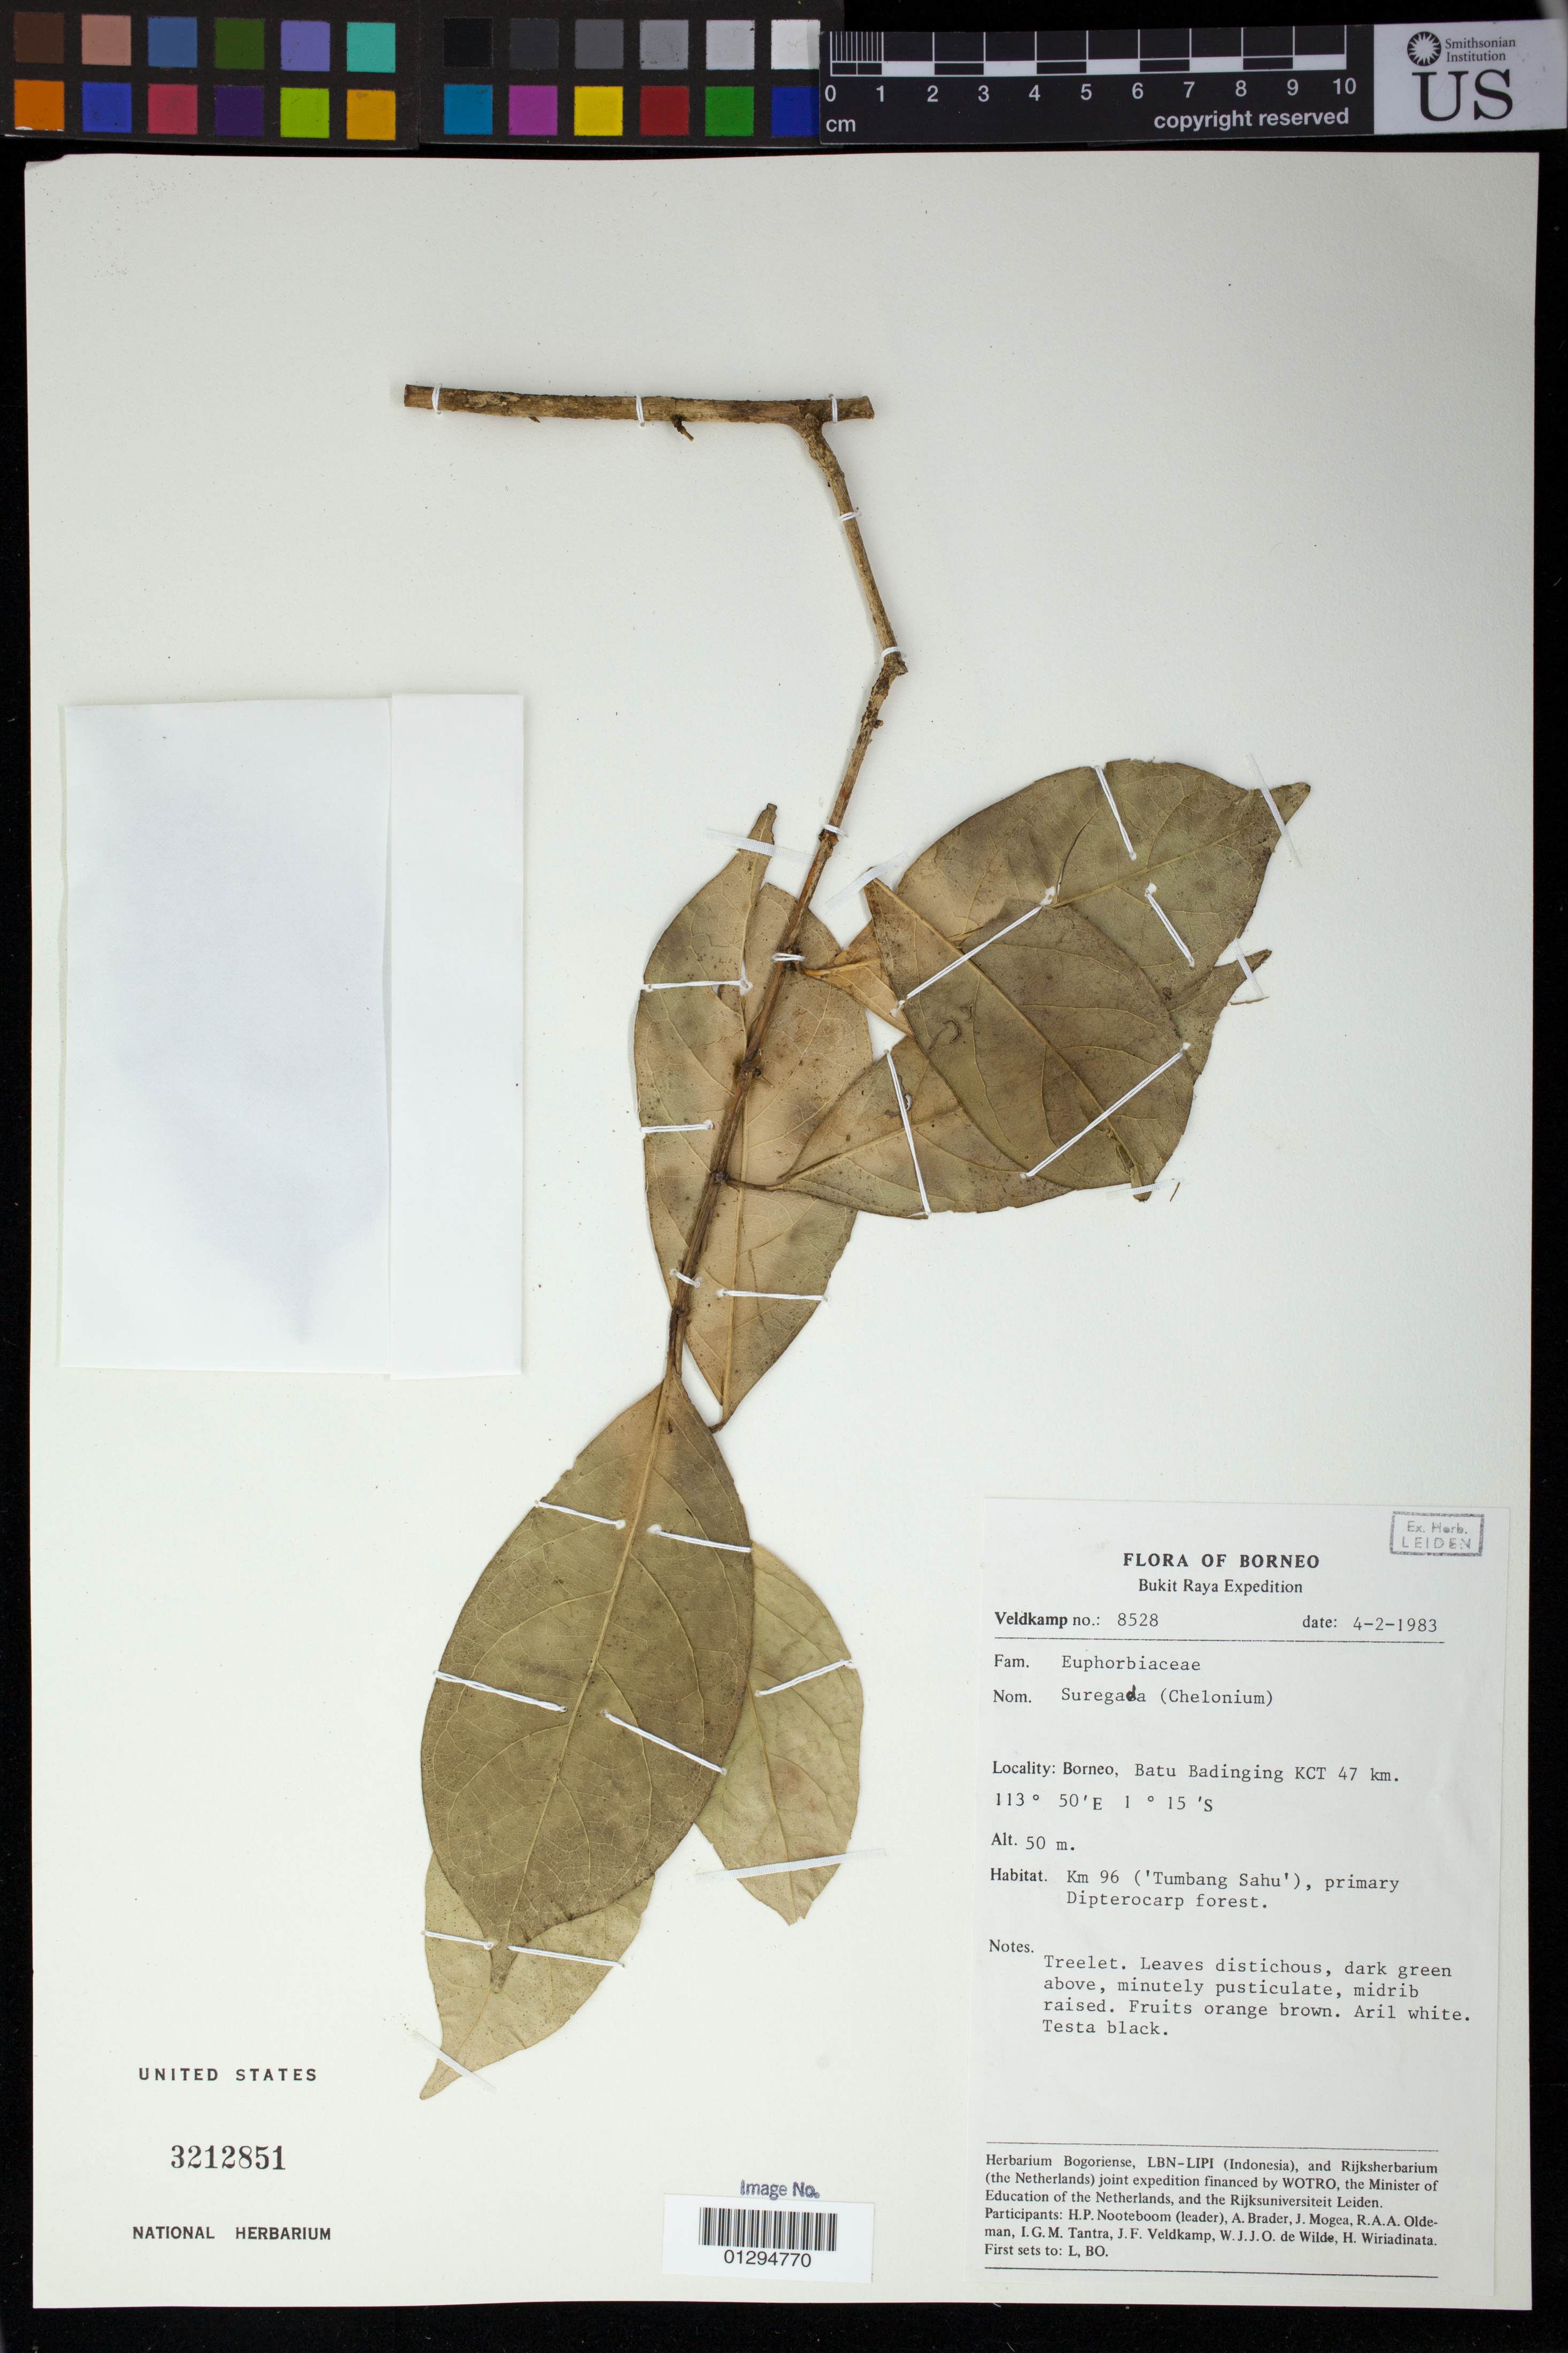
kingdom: Plantae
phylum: Tracheophyta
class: Magnoliopsida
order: Malpighiales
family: Euphorbiaceae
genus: Suregada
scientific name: Suregada sp.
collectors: J. F. Veldkamp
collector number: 8528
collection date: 1983-02-04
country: Indonesia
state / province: Kalimantan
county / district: Kalimantan Tengah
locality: Borneo, Batu Badinging KCT 47 km.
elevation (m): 50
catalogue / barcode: US 3212851